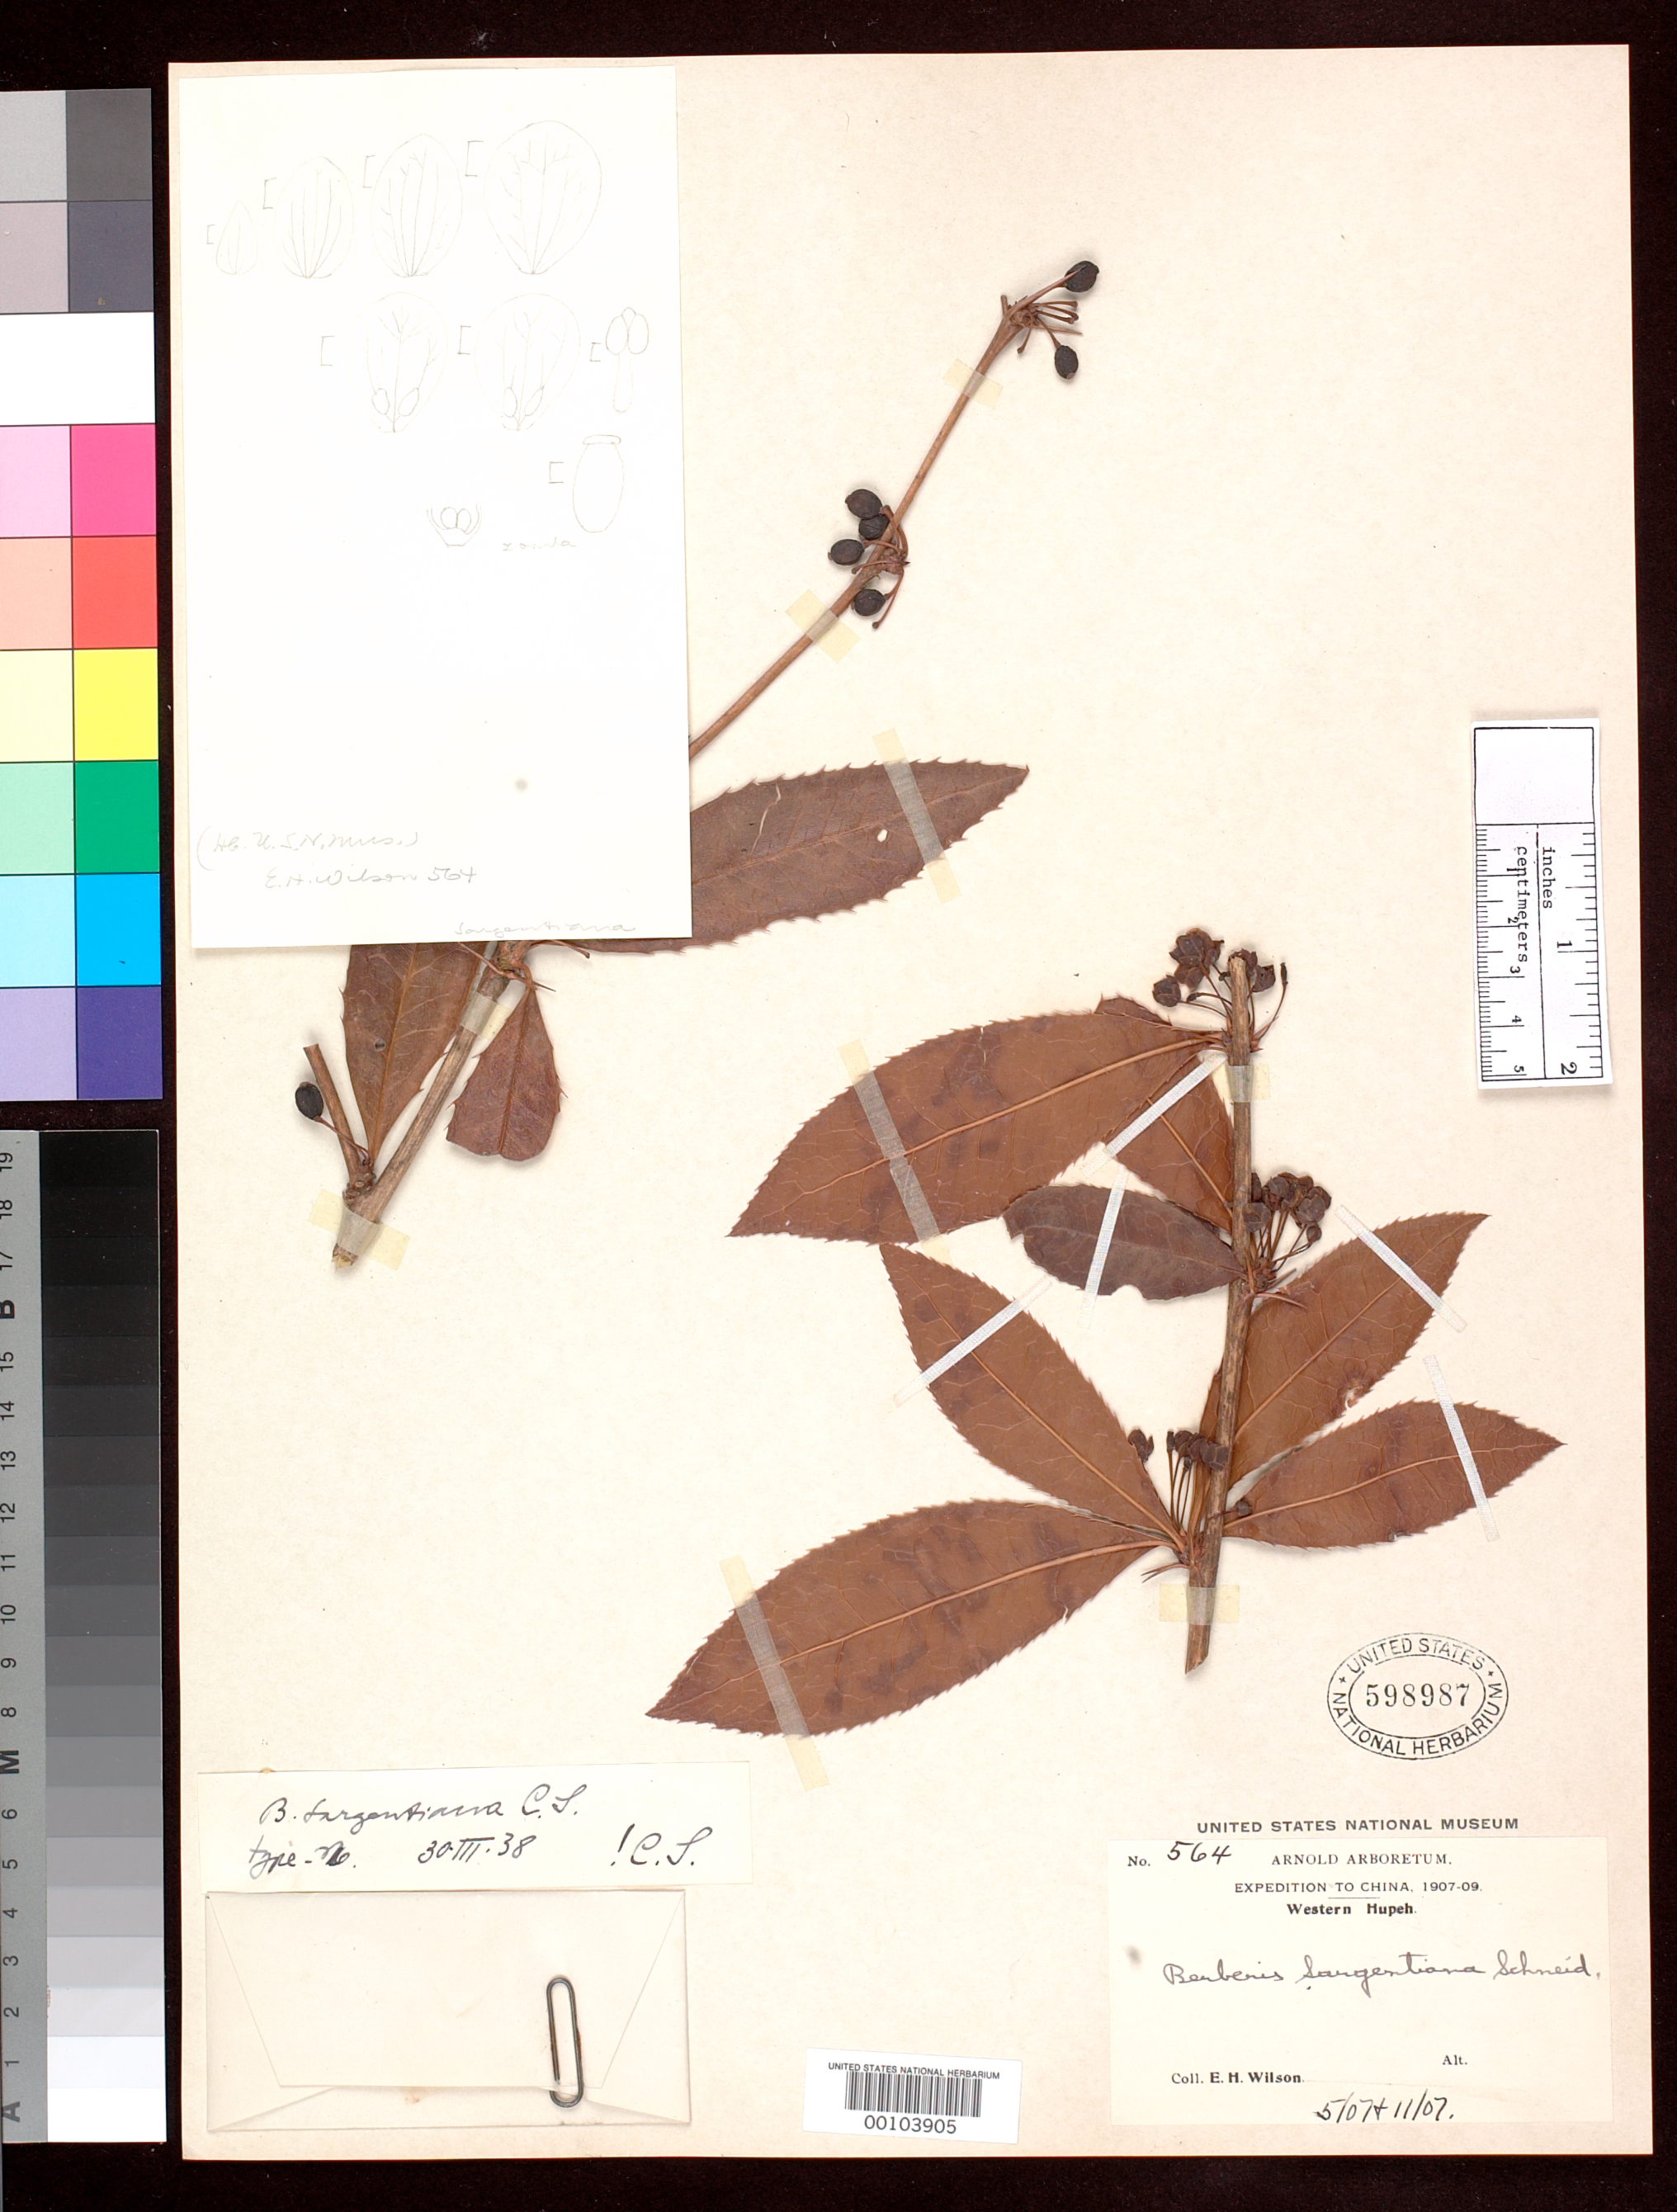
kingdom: Plantae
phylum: Tracheophyta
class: Magnoliopsida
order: Ranunculales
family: Berberidaceae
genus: Berberis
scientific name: Berberis sargentiana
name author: C.K. Schneid. in Sarg.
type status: Isotype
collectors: E. H. Wilson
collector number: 564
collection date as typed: Jun 1907 to -- Nov 1907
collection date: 1907-06/1907-11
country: China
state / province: Hubei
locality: Hsing-shan Hsien.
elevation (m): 1300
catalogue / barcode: US 598987